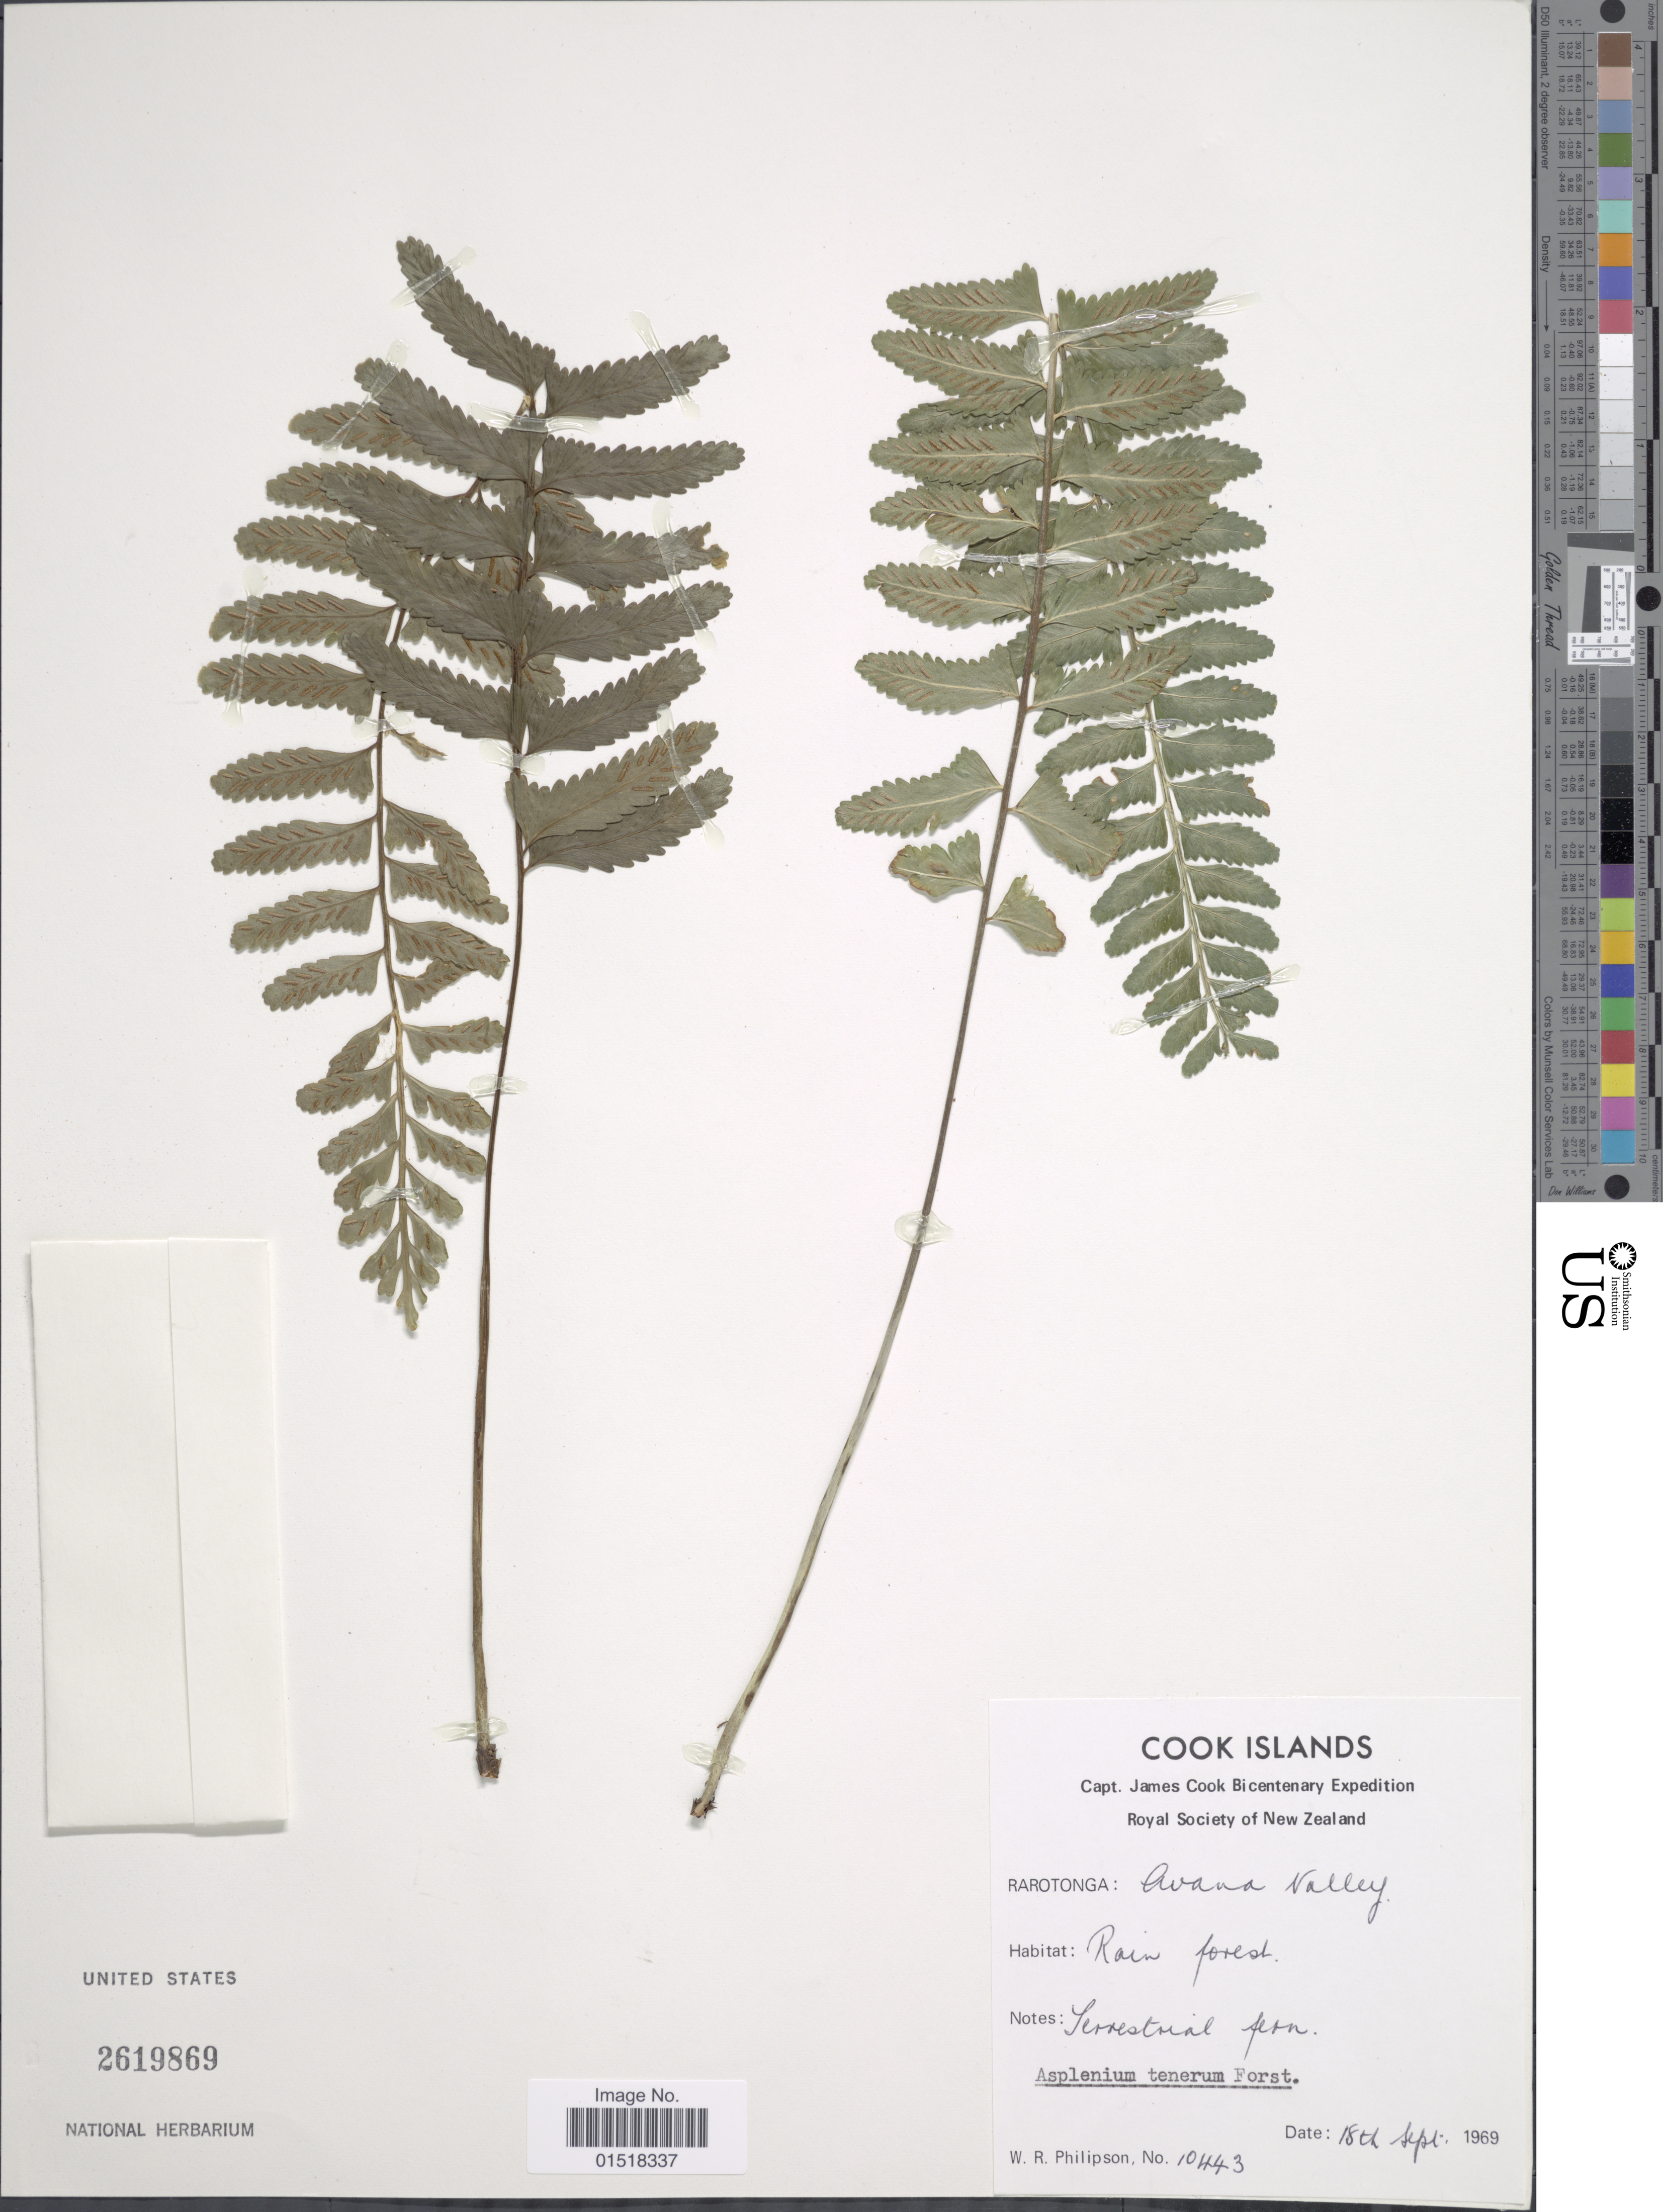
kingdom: Plantae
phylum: Tracheophyta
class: Polypodiopsida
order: Polypodiales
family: Aspleniaceae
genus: Asplenium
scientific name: Asplenium tenerum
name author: G. Forst.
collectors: W. R. Philipson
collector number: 10443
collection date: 1969-09-18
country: Cook Islands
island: Rarotonga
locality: Rarotonga: Avana Valley.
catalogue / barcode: US 2619869